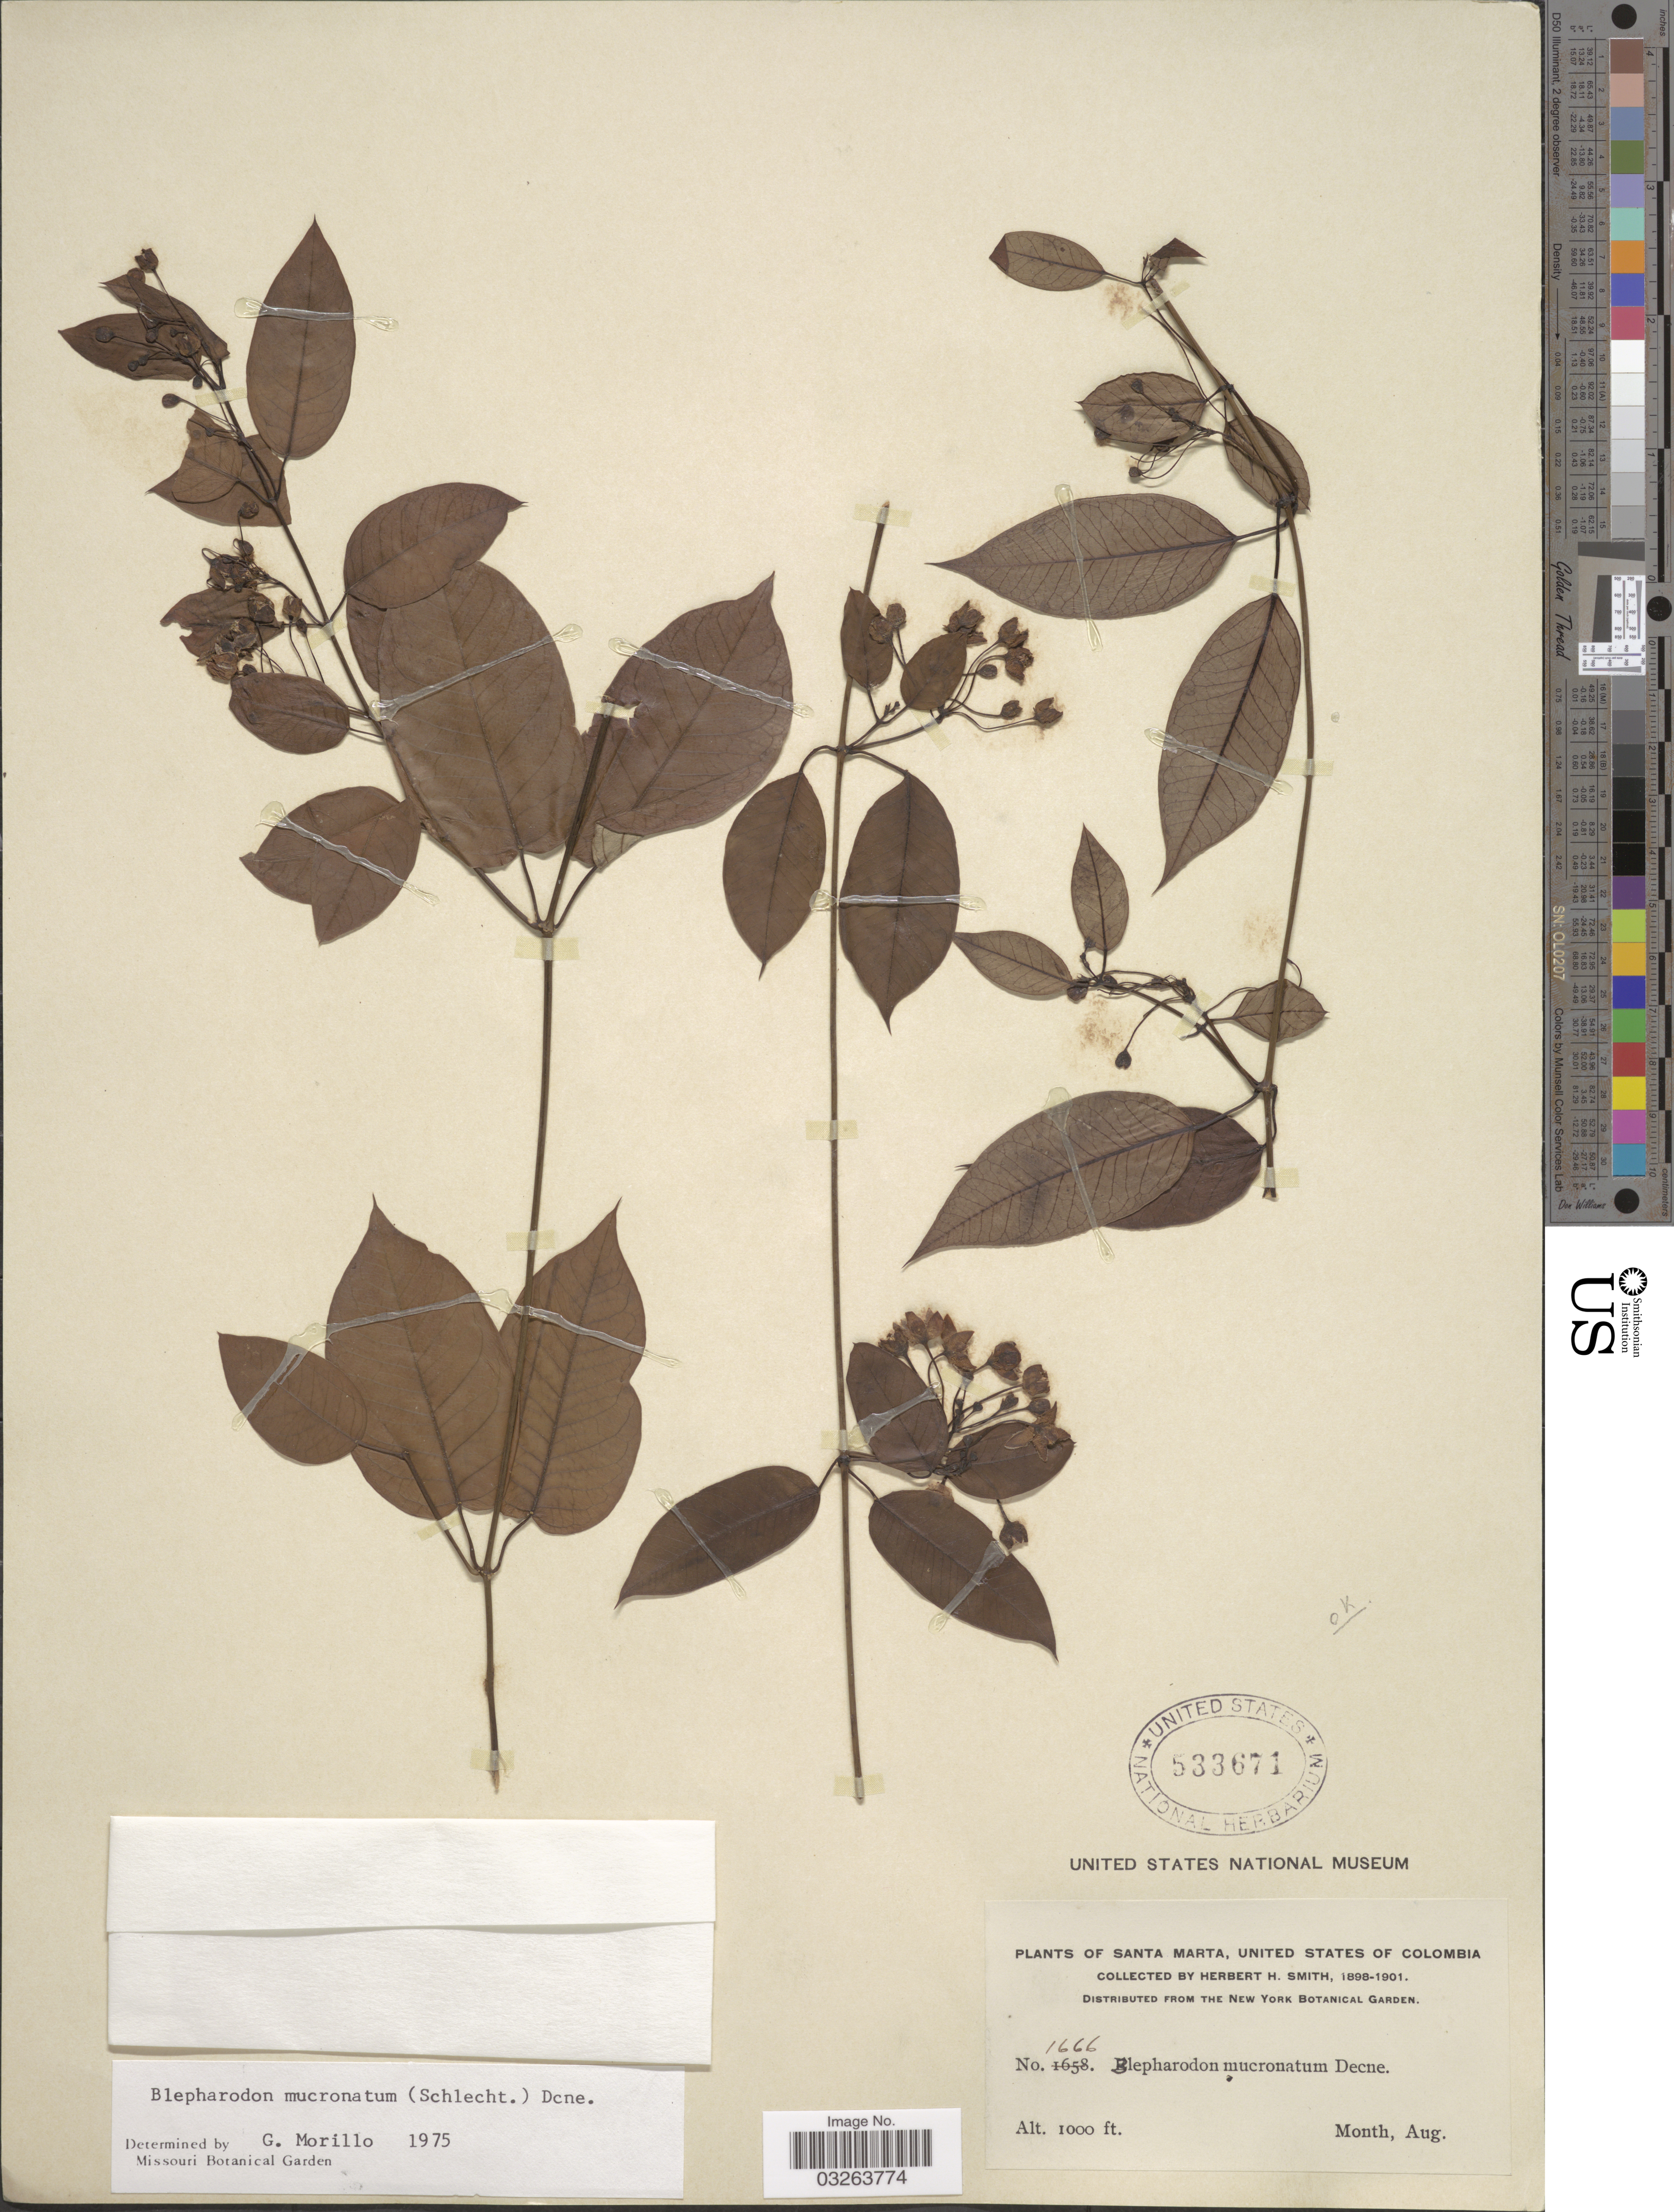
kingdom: Plantae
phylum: Tracheophyta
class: Magnoliopsida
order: Gentianales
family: Apocynaceae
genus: Blepharodon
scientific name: Blepharodon mucronatum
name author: (Schltdl.) Decne.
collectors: Herbert H. Smith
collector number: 1666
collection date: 1898-08/1901-08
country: Colombia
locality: Santa Marta, United States of Colombia.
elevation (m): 305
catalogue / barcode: US 533671